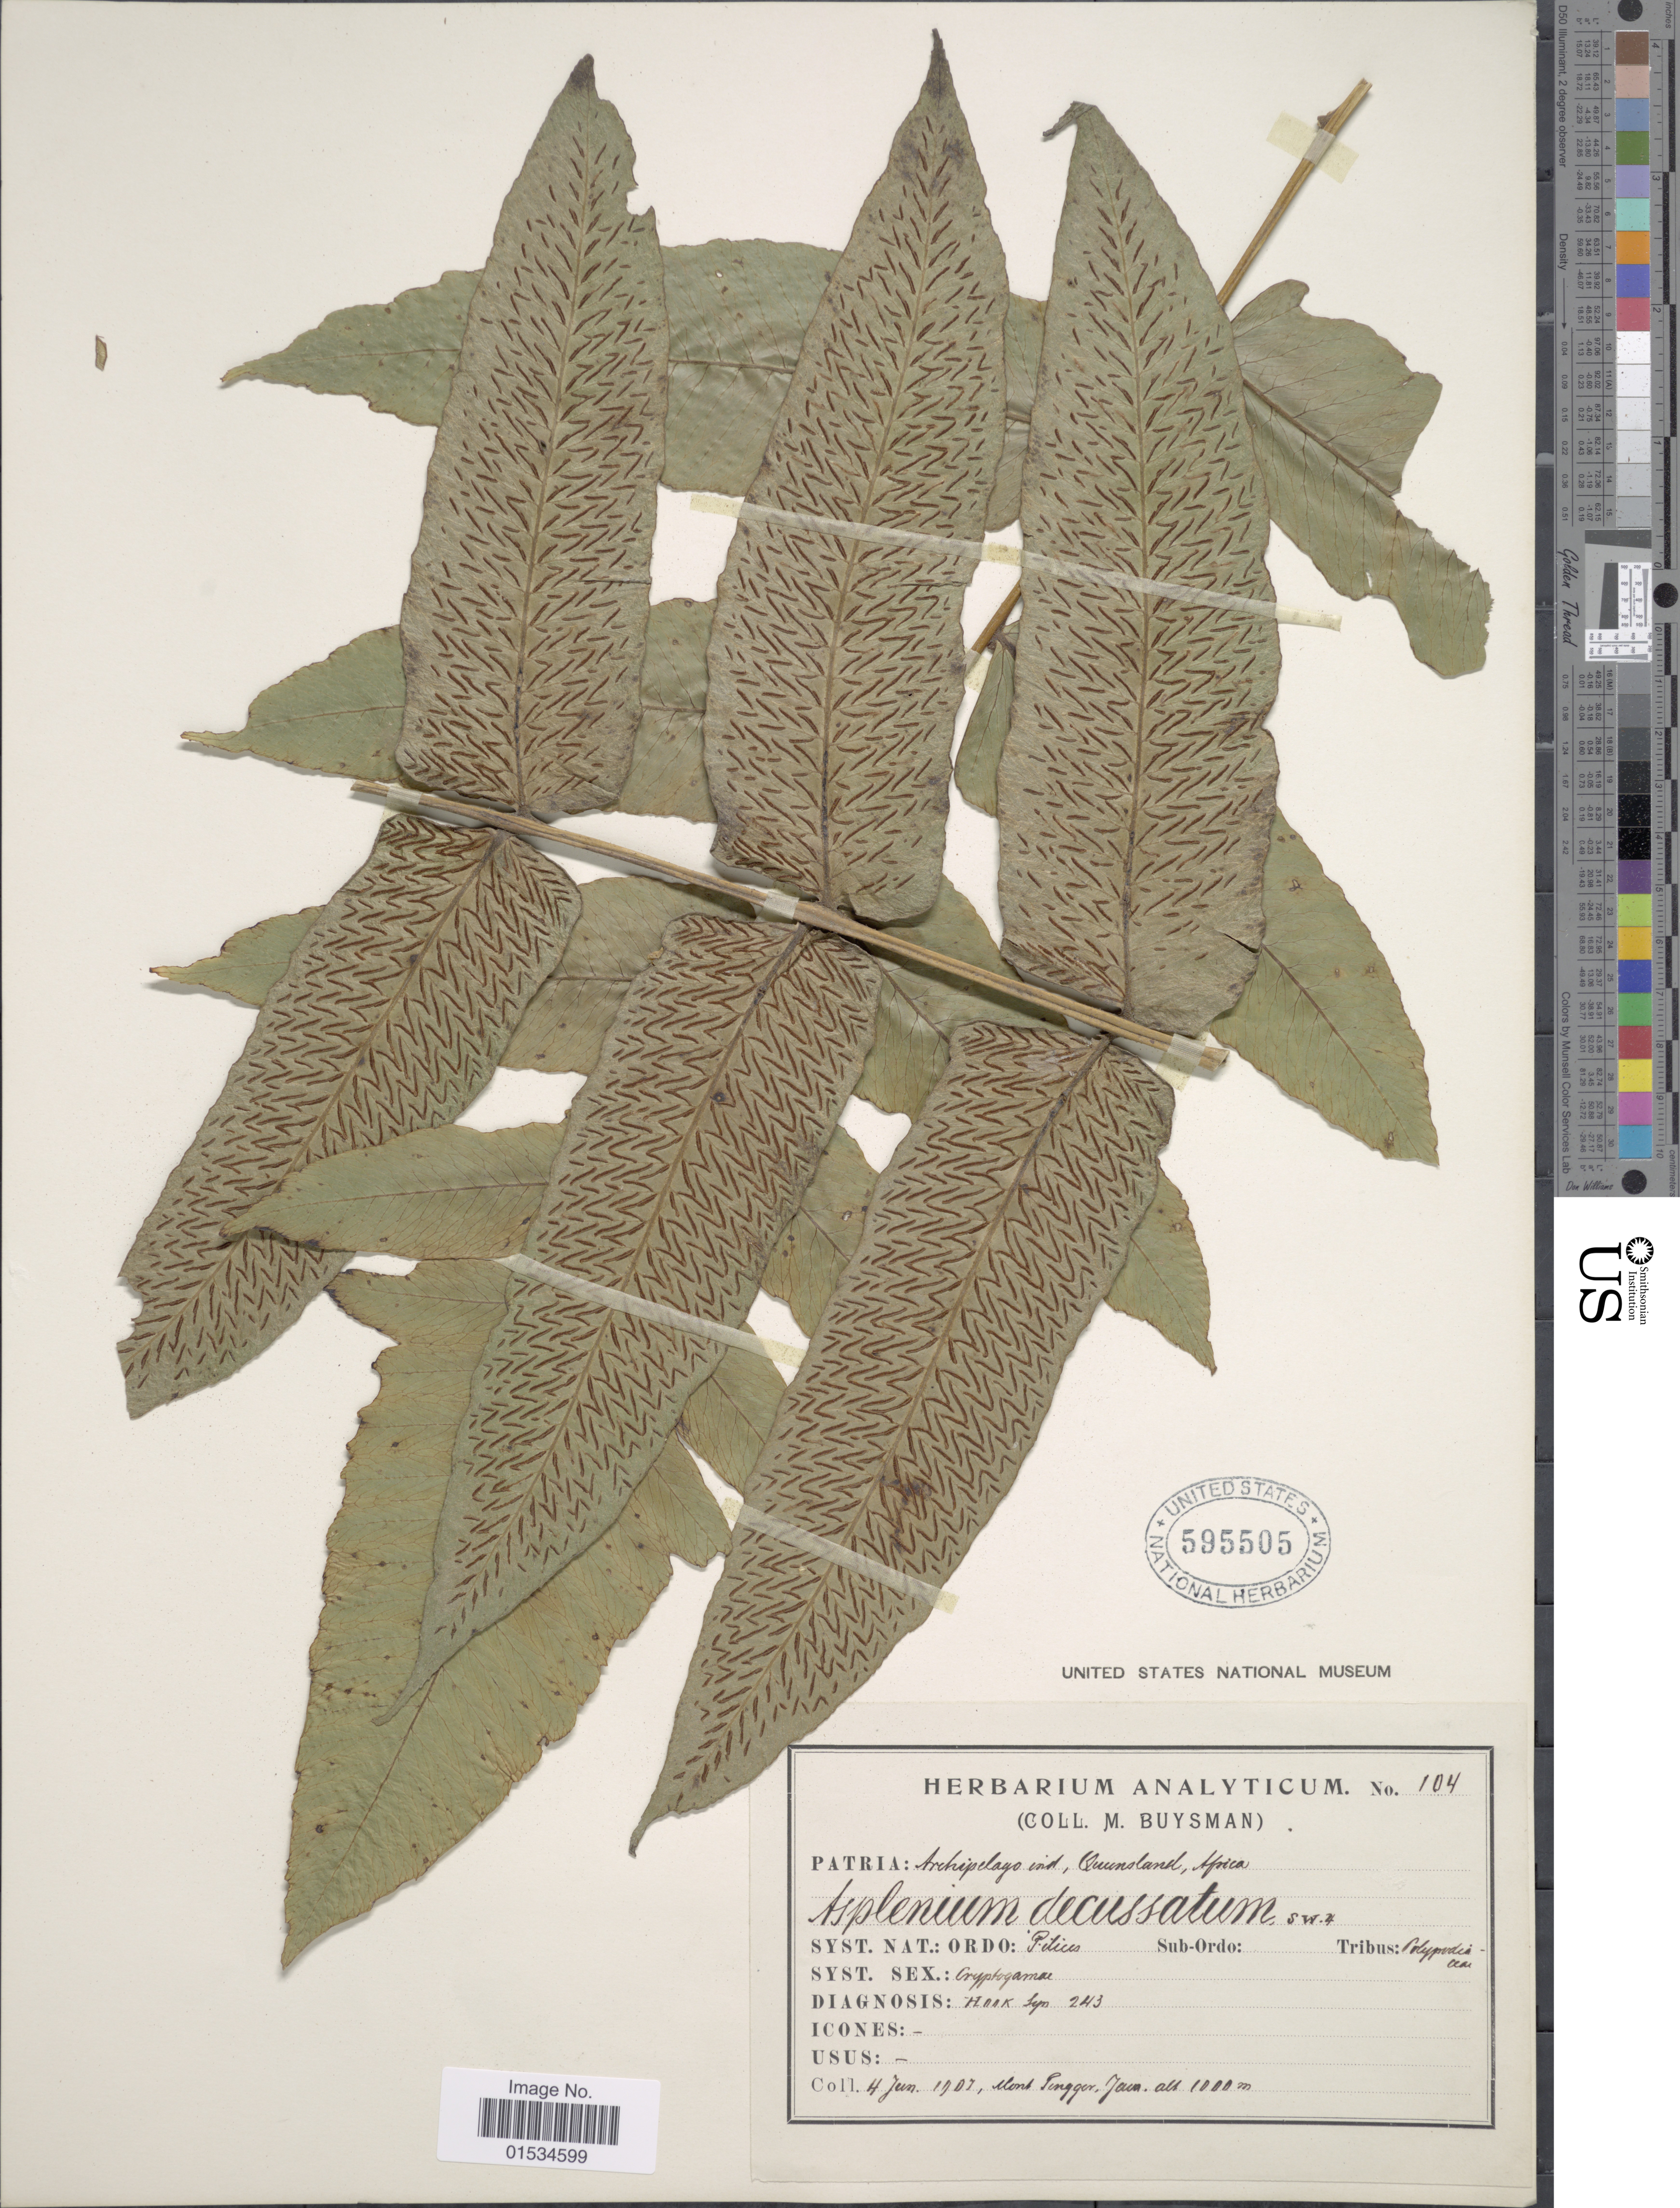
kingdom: Plantae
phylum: Tracheophyta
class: Polypodiopsida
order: Polypodiales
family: Athyriaceae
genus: Diplazium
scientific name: Diplazium accendens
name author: Blume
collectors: M. Buysman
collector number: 104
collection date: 1907-06-04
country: Indonesia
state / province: Java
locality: Mont Pengger, Java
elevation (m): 1000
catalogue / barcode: US 595505